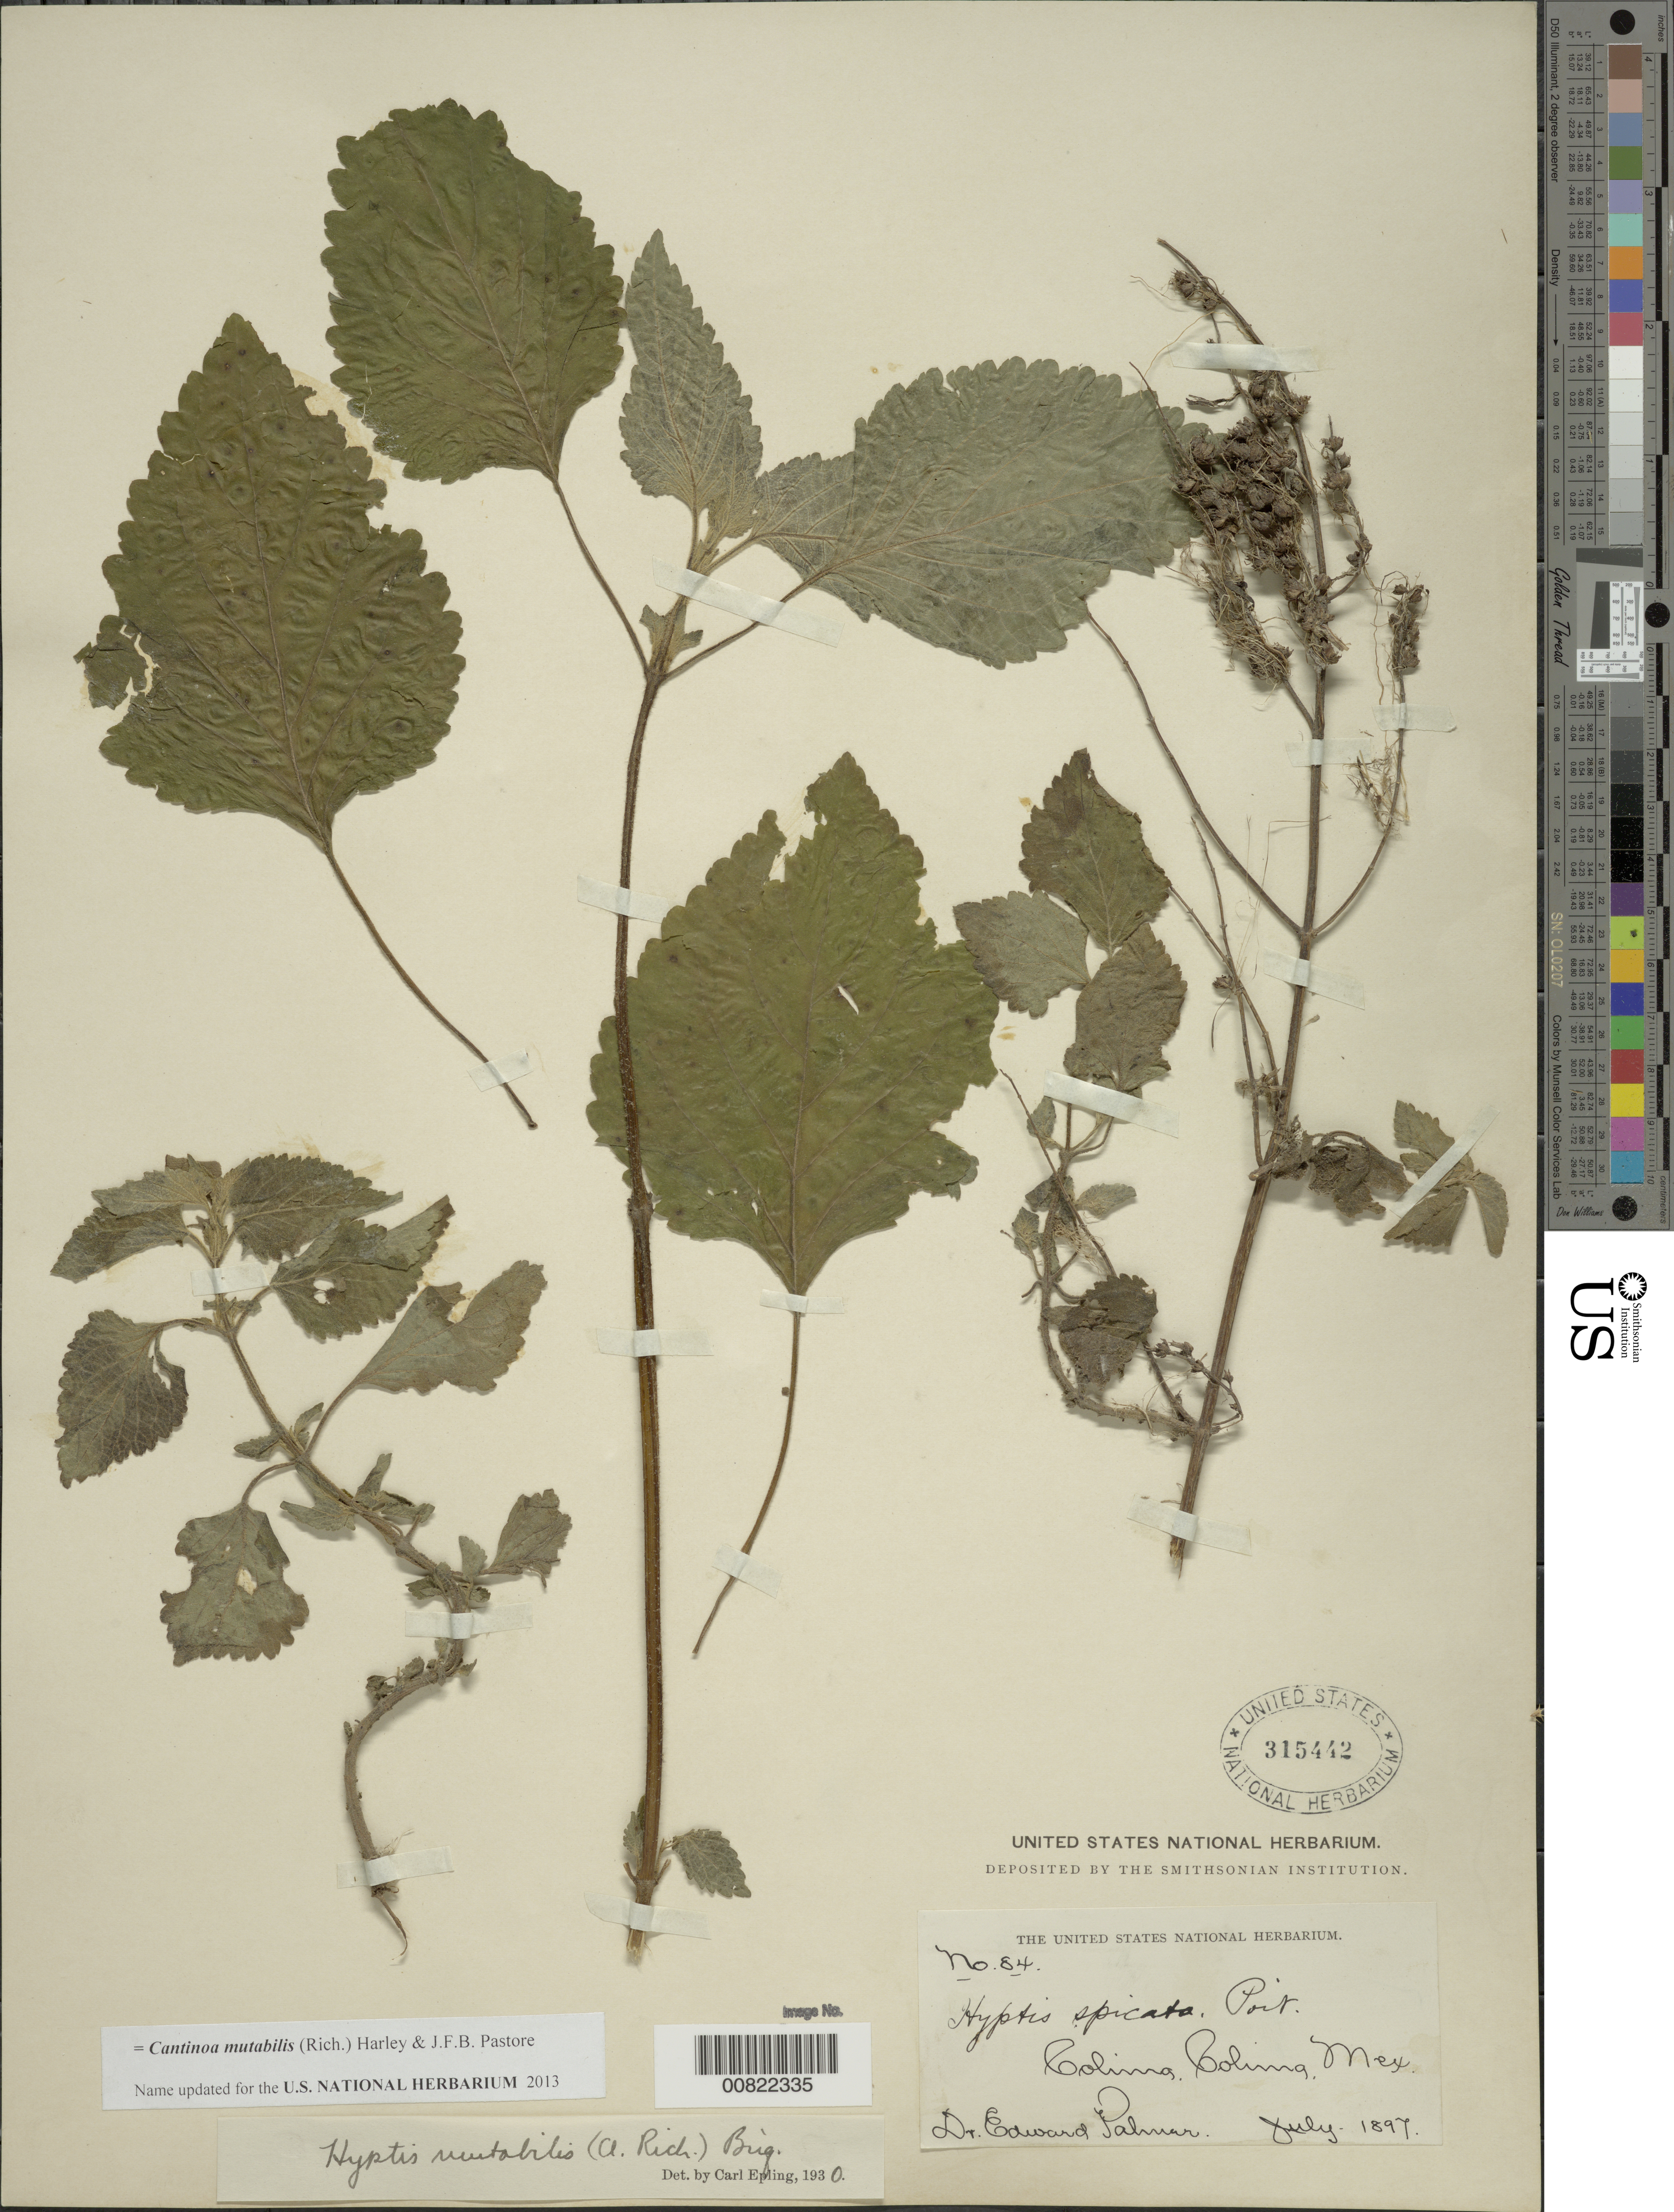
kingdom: Plantae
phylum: Tracheophyta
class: Magnoliopsida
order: Lamiales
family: Lamiaceae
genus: Cantinoa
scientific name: Cantinoa mutabilis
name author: (Epling) Harley & J.F.B. Pastore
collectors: E. Palmer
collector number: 84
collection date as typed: Jul 1897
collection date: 1897-07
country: Mexico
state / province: Colima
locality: Colima, Colima.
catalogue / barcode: US 315442